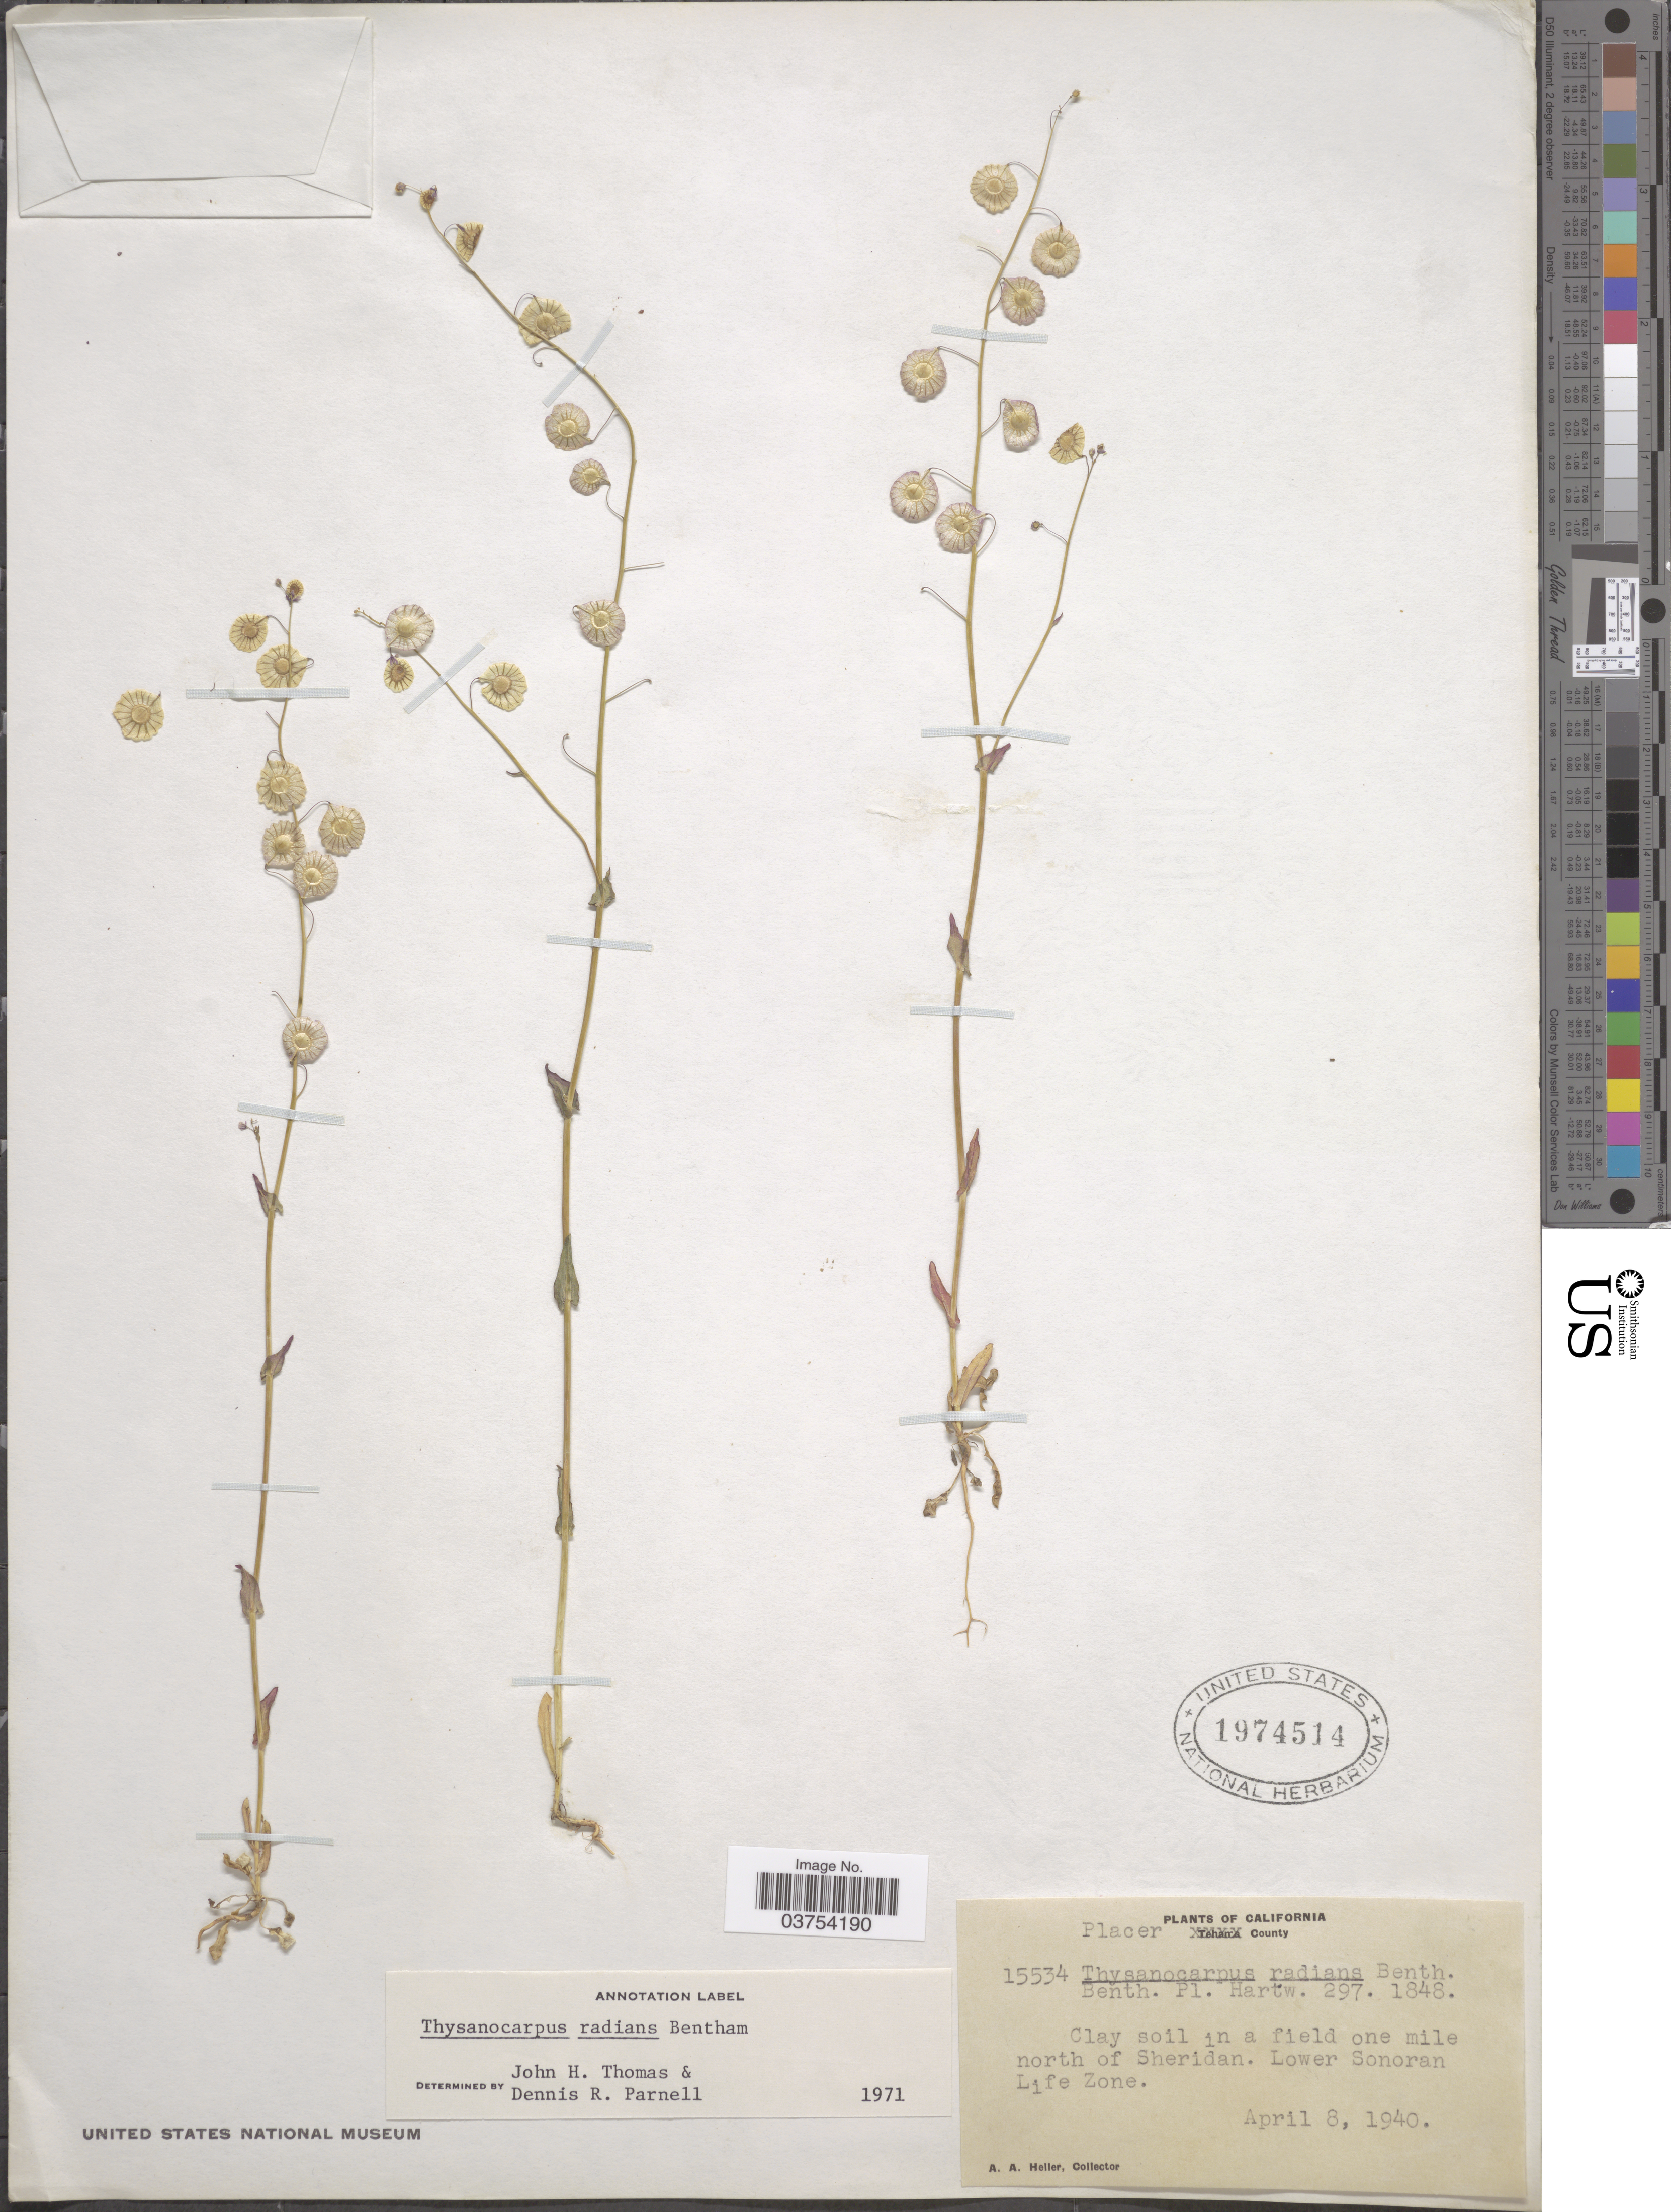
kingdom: Plantae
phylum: Tracheophyta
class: Magnoliopsida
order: Brassicales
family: Brassicaceae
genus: Thysanocarpus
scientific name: Thysanocarpus radians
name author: Benth.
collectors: A. A. Heller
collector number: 15534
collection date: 1940-04-08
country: United States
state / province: California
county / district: Placer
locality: Placer County. One mile north of Sheridan. Lower Sonoran Life Zone.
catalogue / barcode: US 1974514